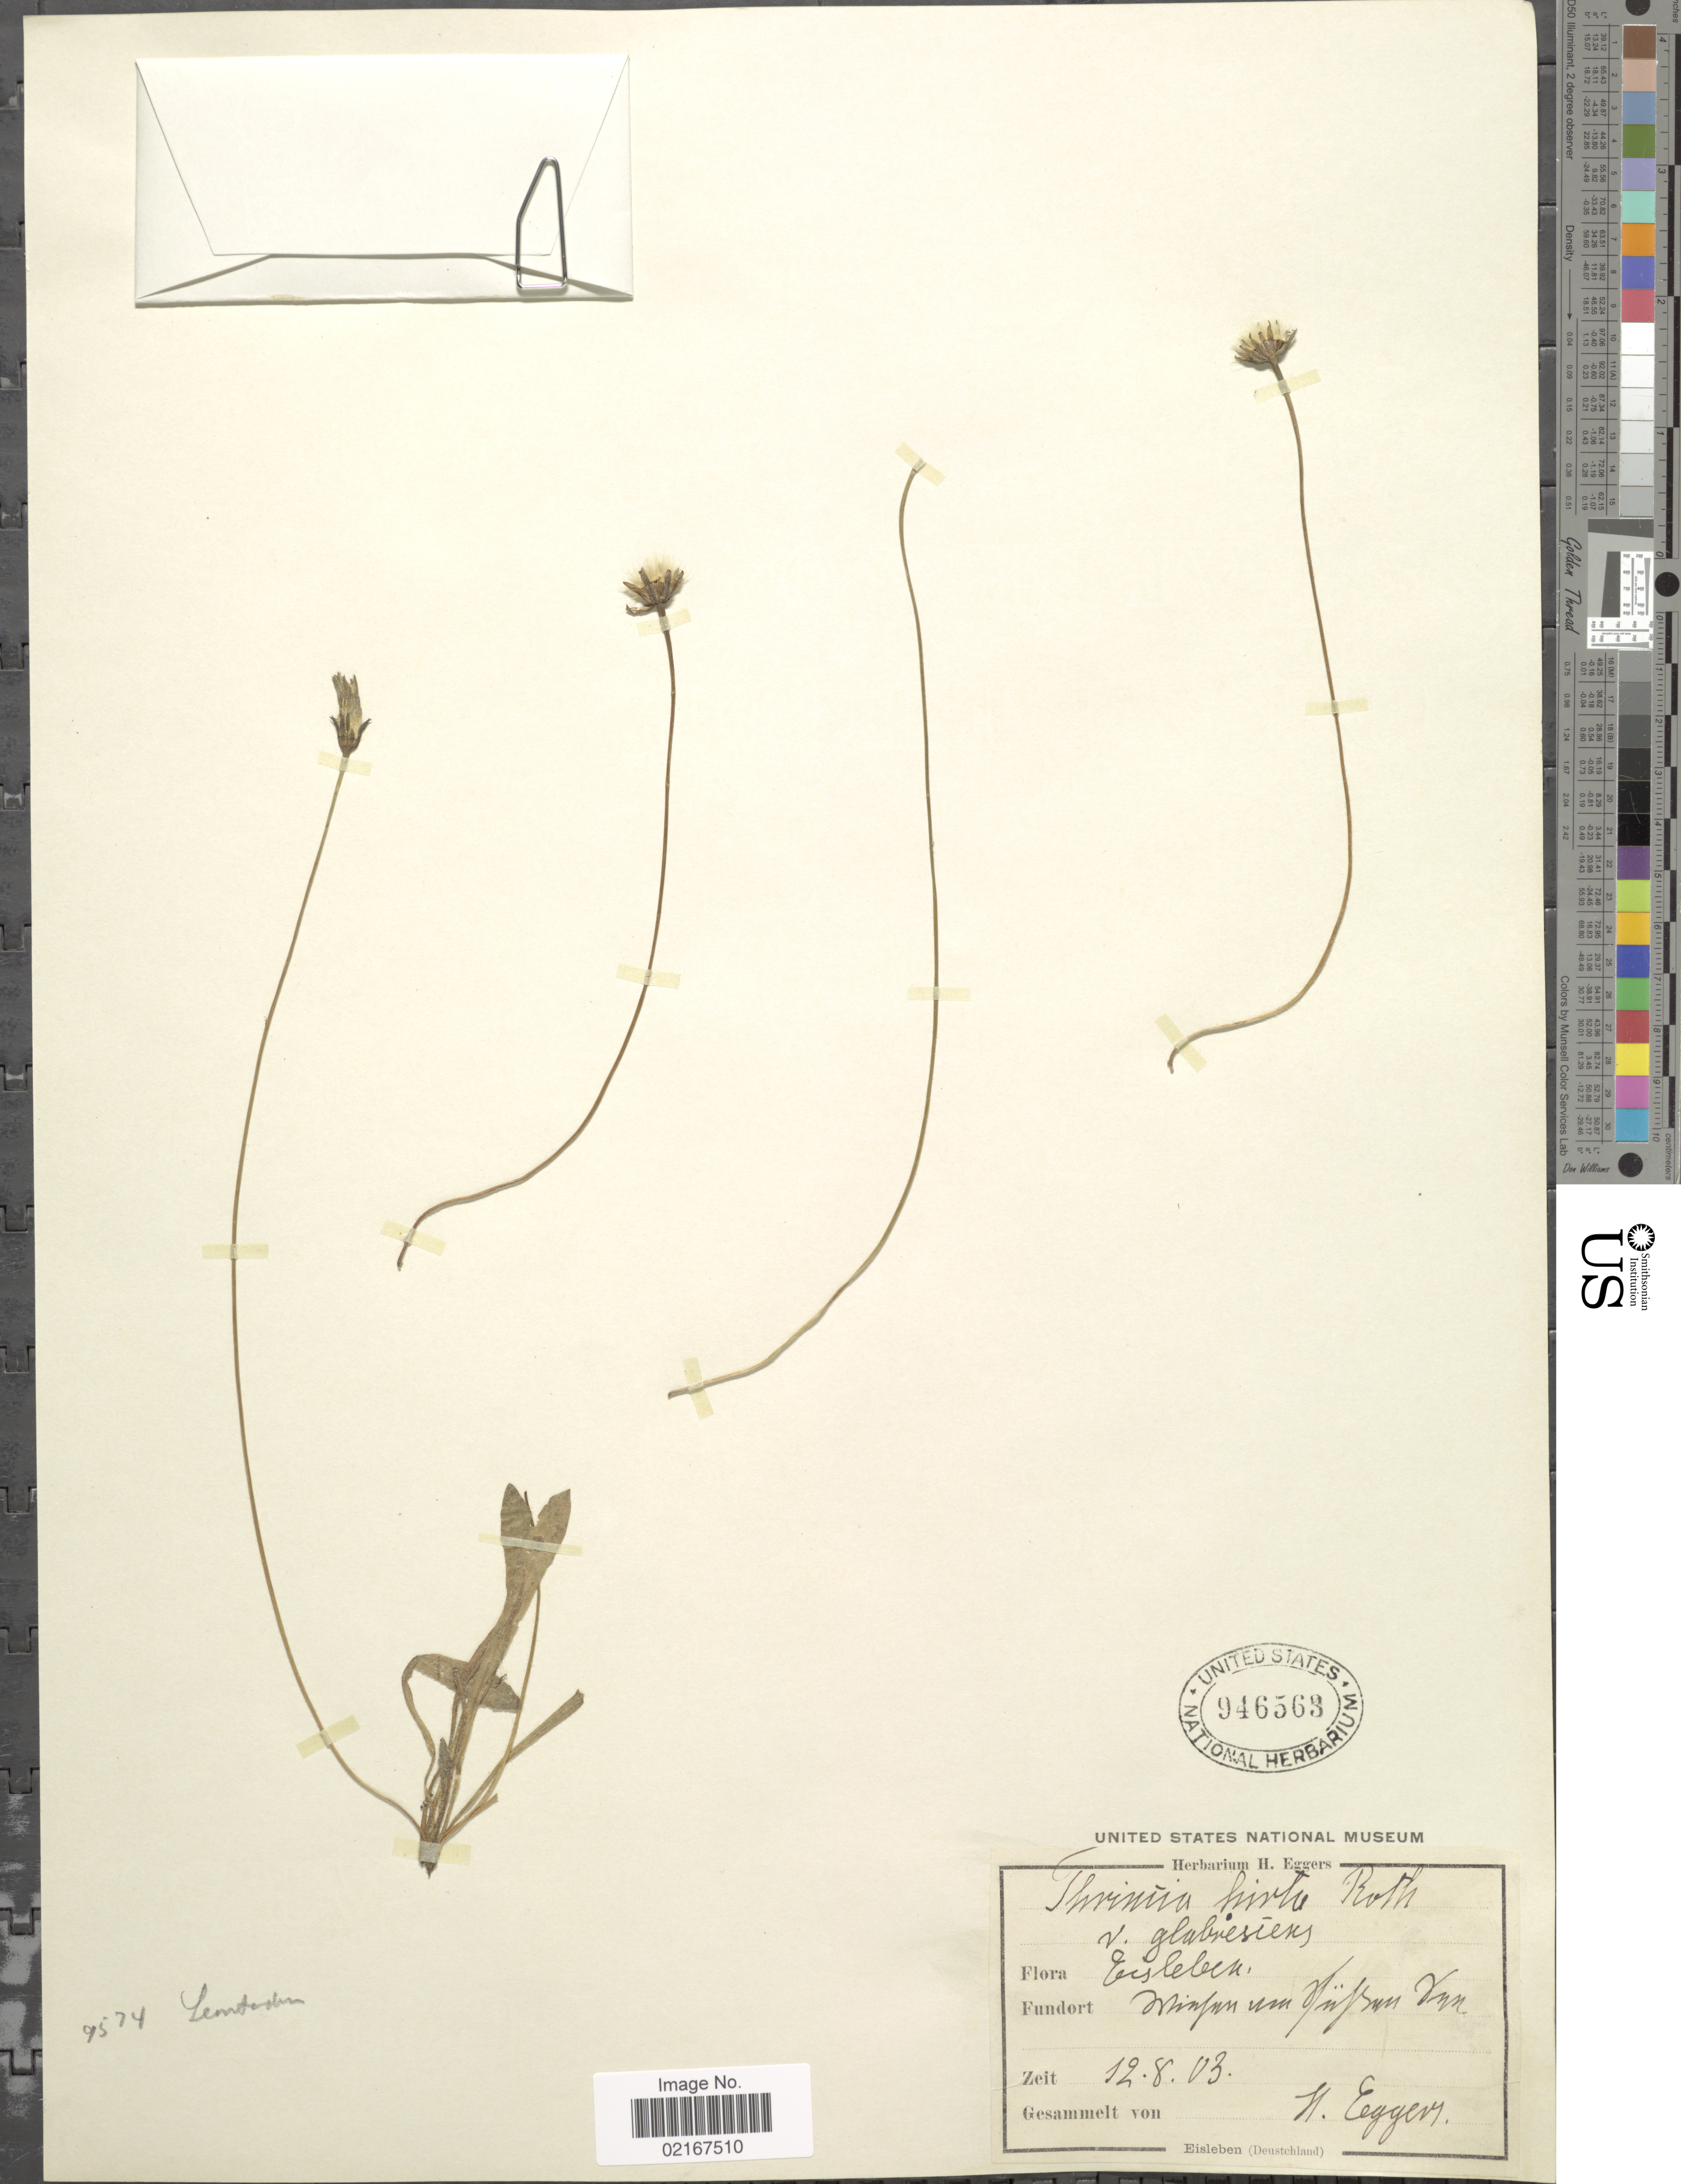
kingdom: Plantae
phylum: Tracheophyta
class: Magnoliopsida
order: Asterales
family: Asteraceae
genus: Leontodon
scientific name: Leontodon hirtus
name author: L.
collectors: H. Eggers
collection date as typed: Transcribed d/m/y: 12/8/03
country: Germany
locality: Eisleben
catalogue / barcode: US 946563